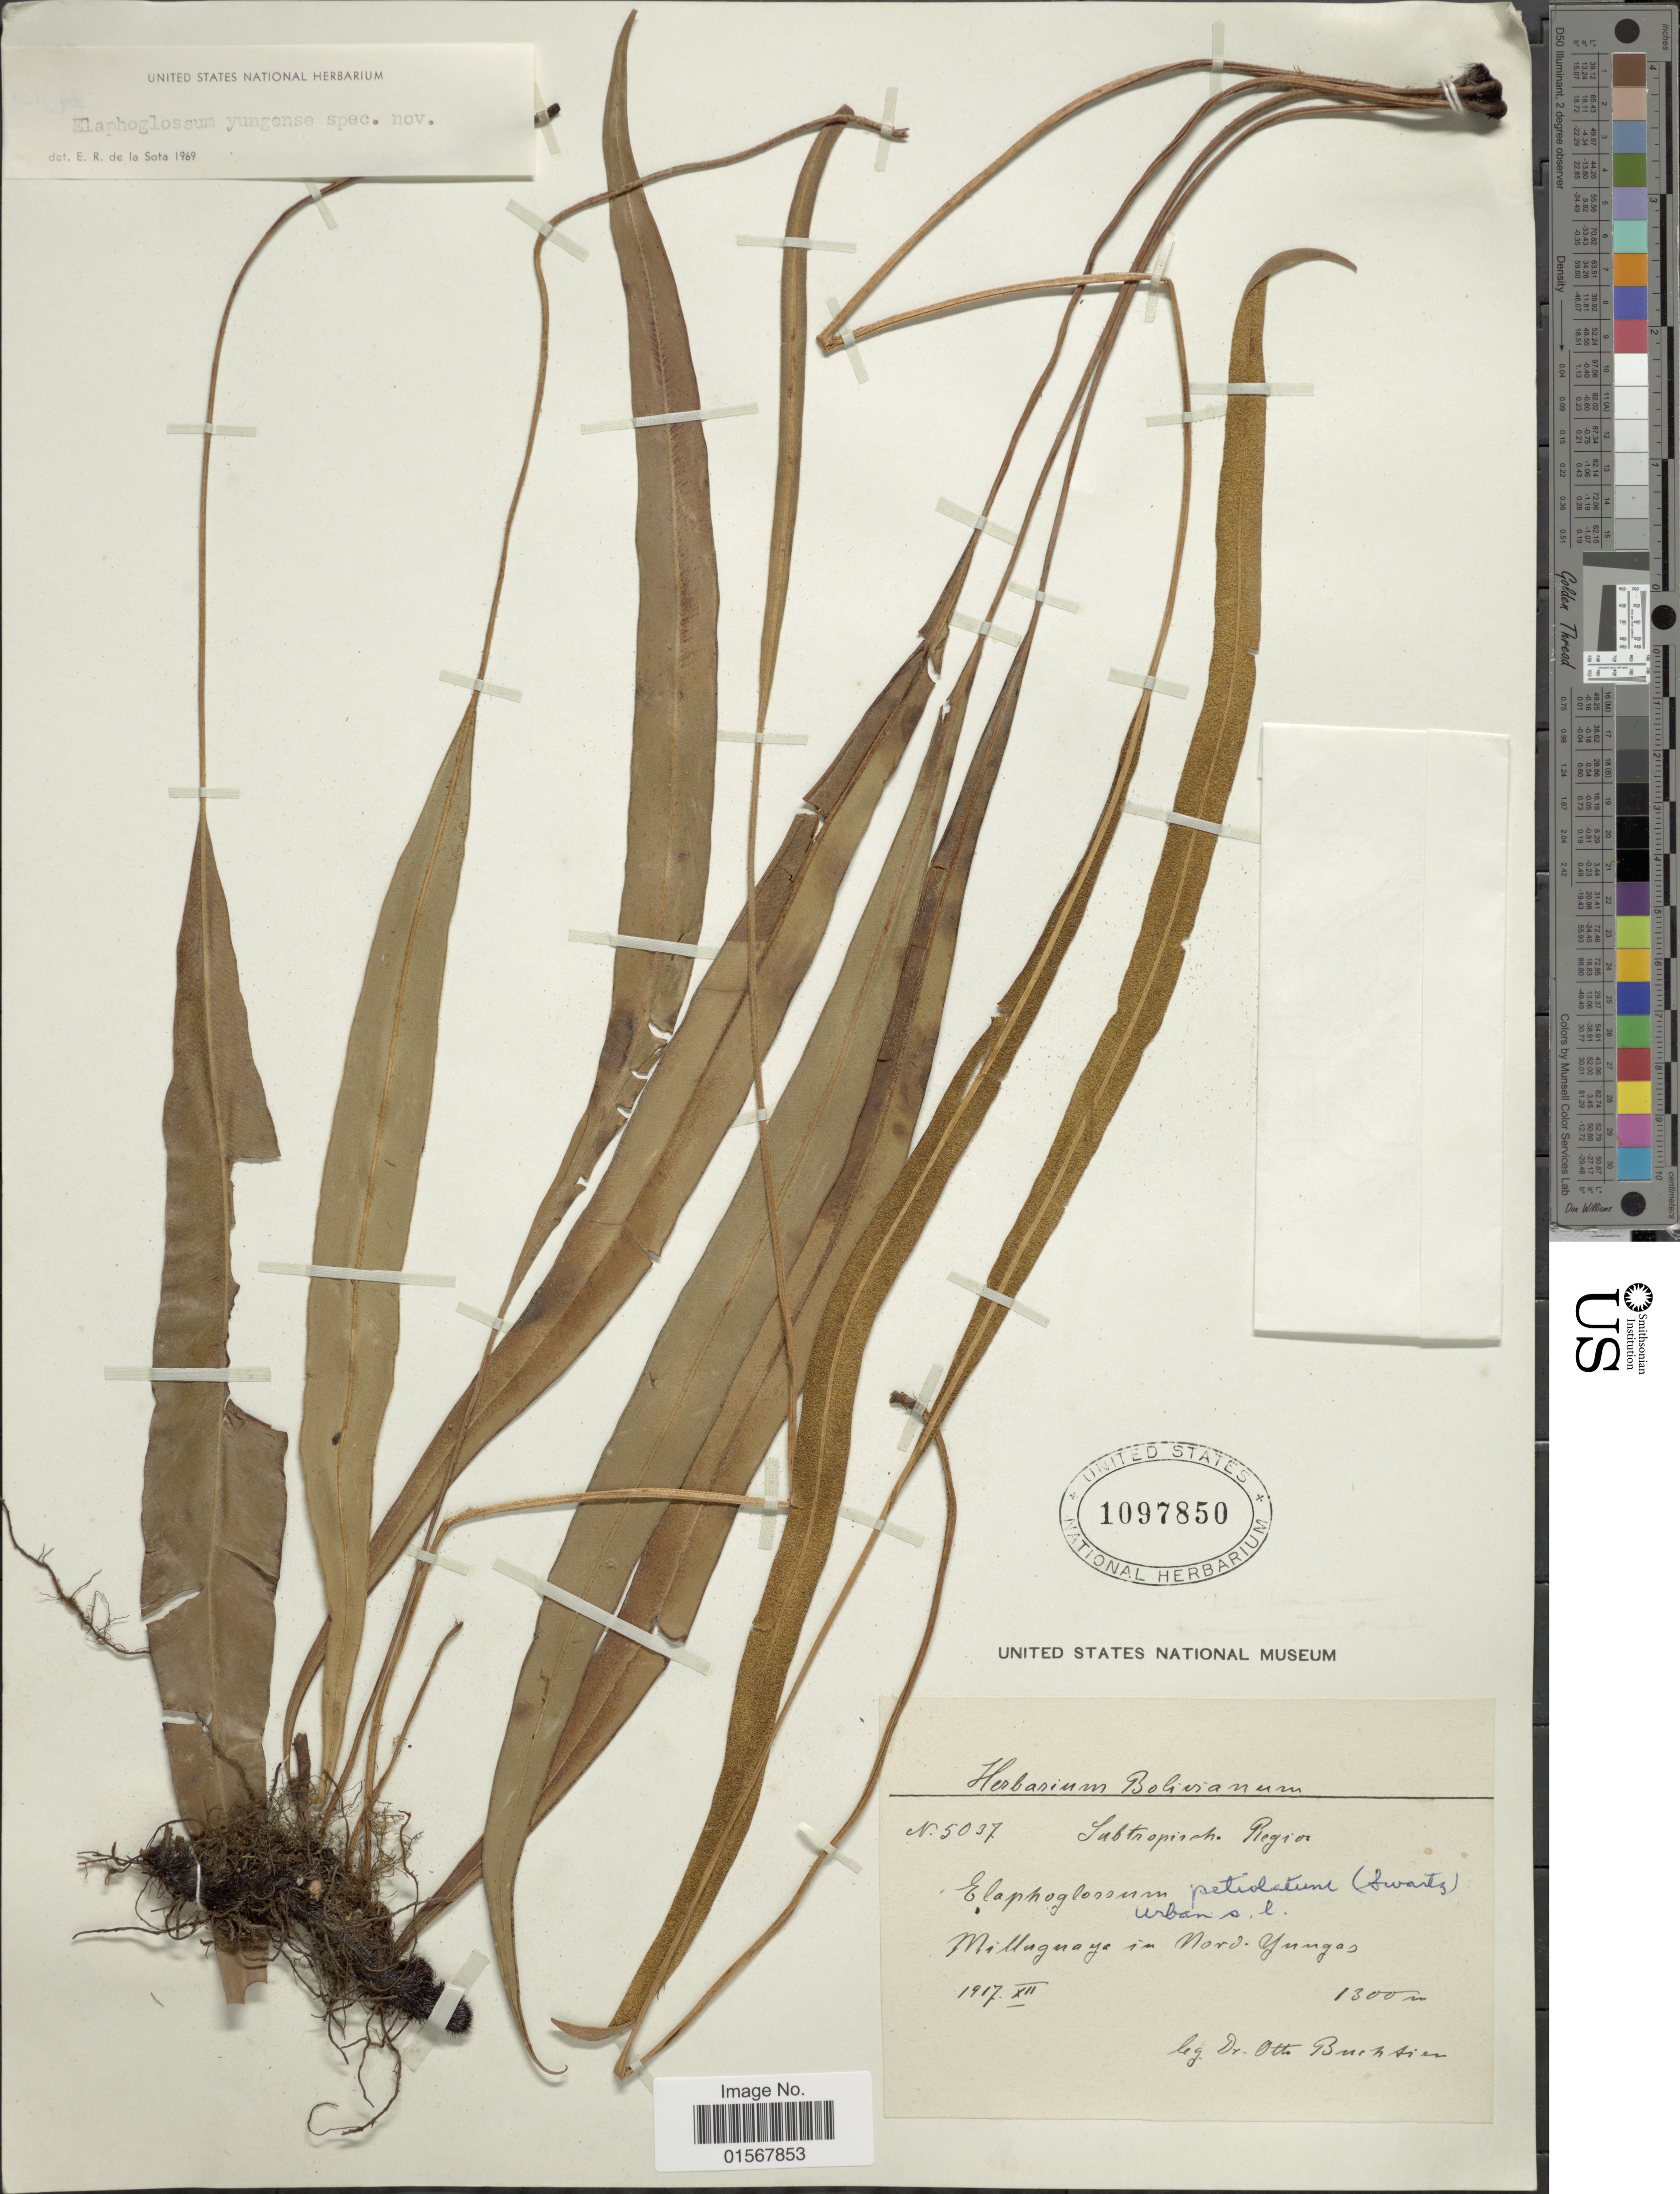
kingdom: Plantae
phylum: Tracheophyta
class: Polypodiopsida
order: Polypodiales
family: Dryopteridaceae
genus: Elaphoglossum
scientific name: Elaphoglossum yungense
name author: de la Sota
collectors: O. Buchtien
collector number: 5037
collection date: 1917-12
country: Bolivia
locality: Milluguaya in Nord Yungas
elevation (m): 1300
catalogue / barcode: US 1097850